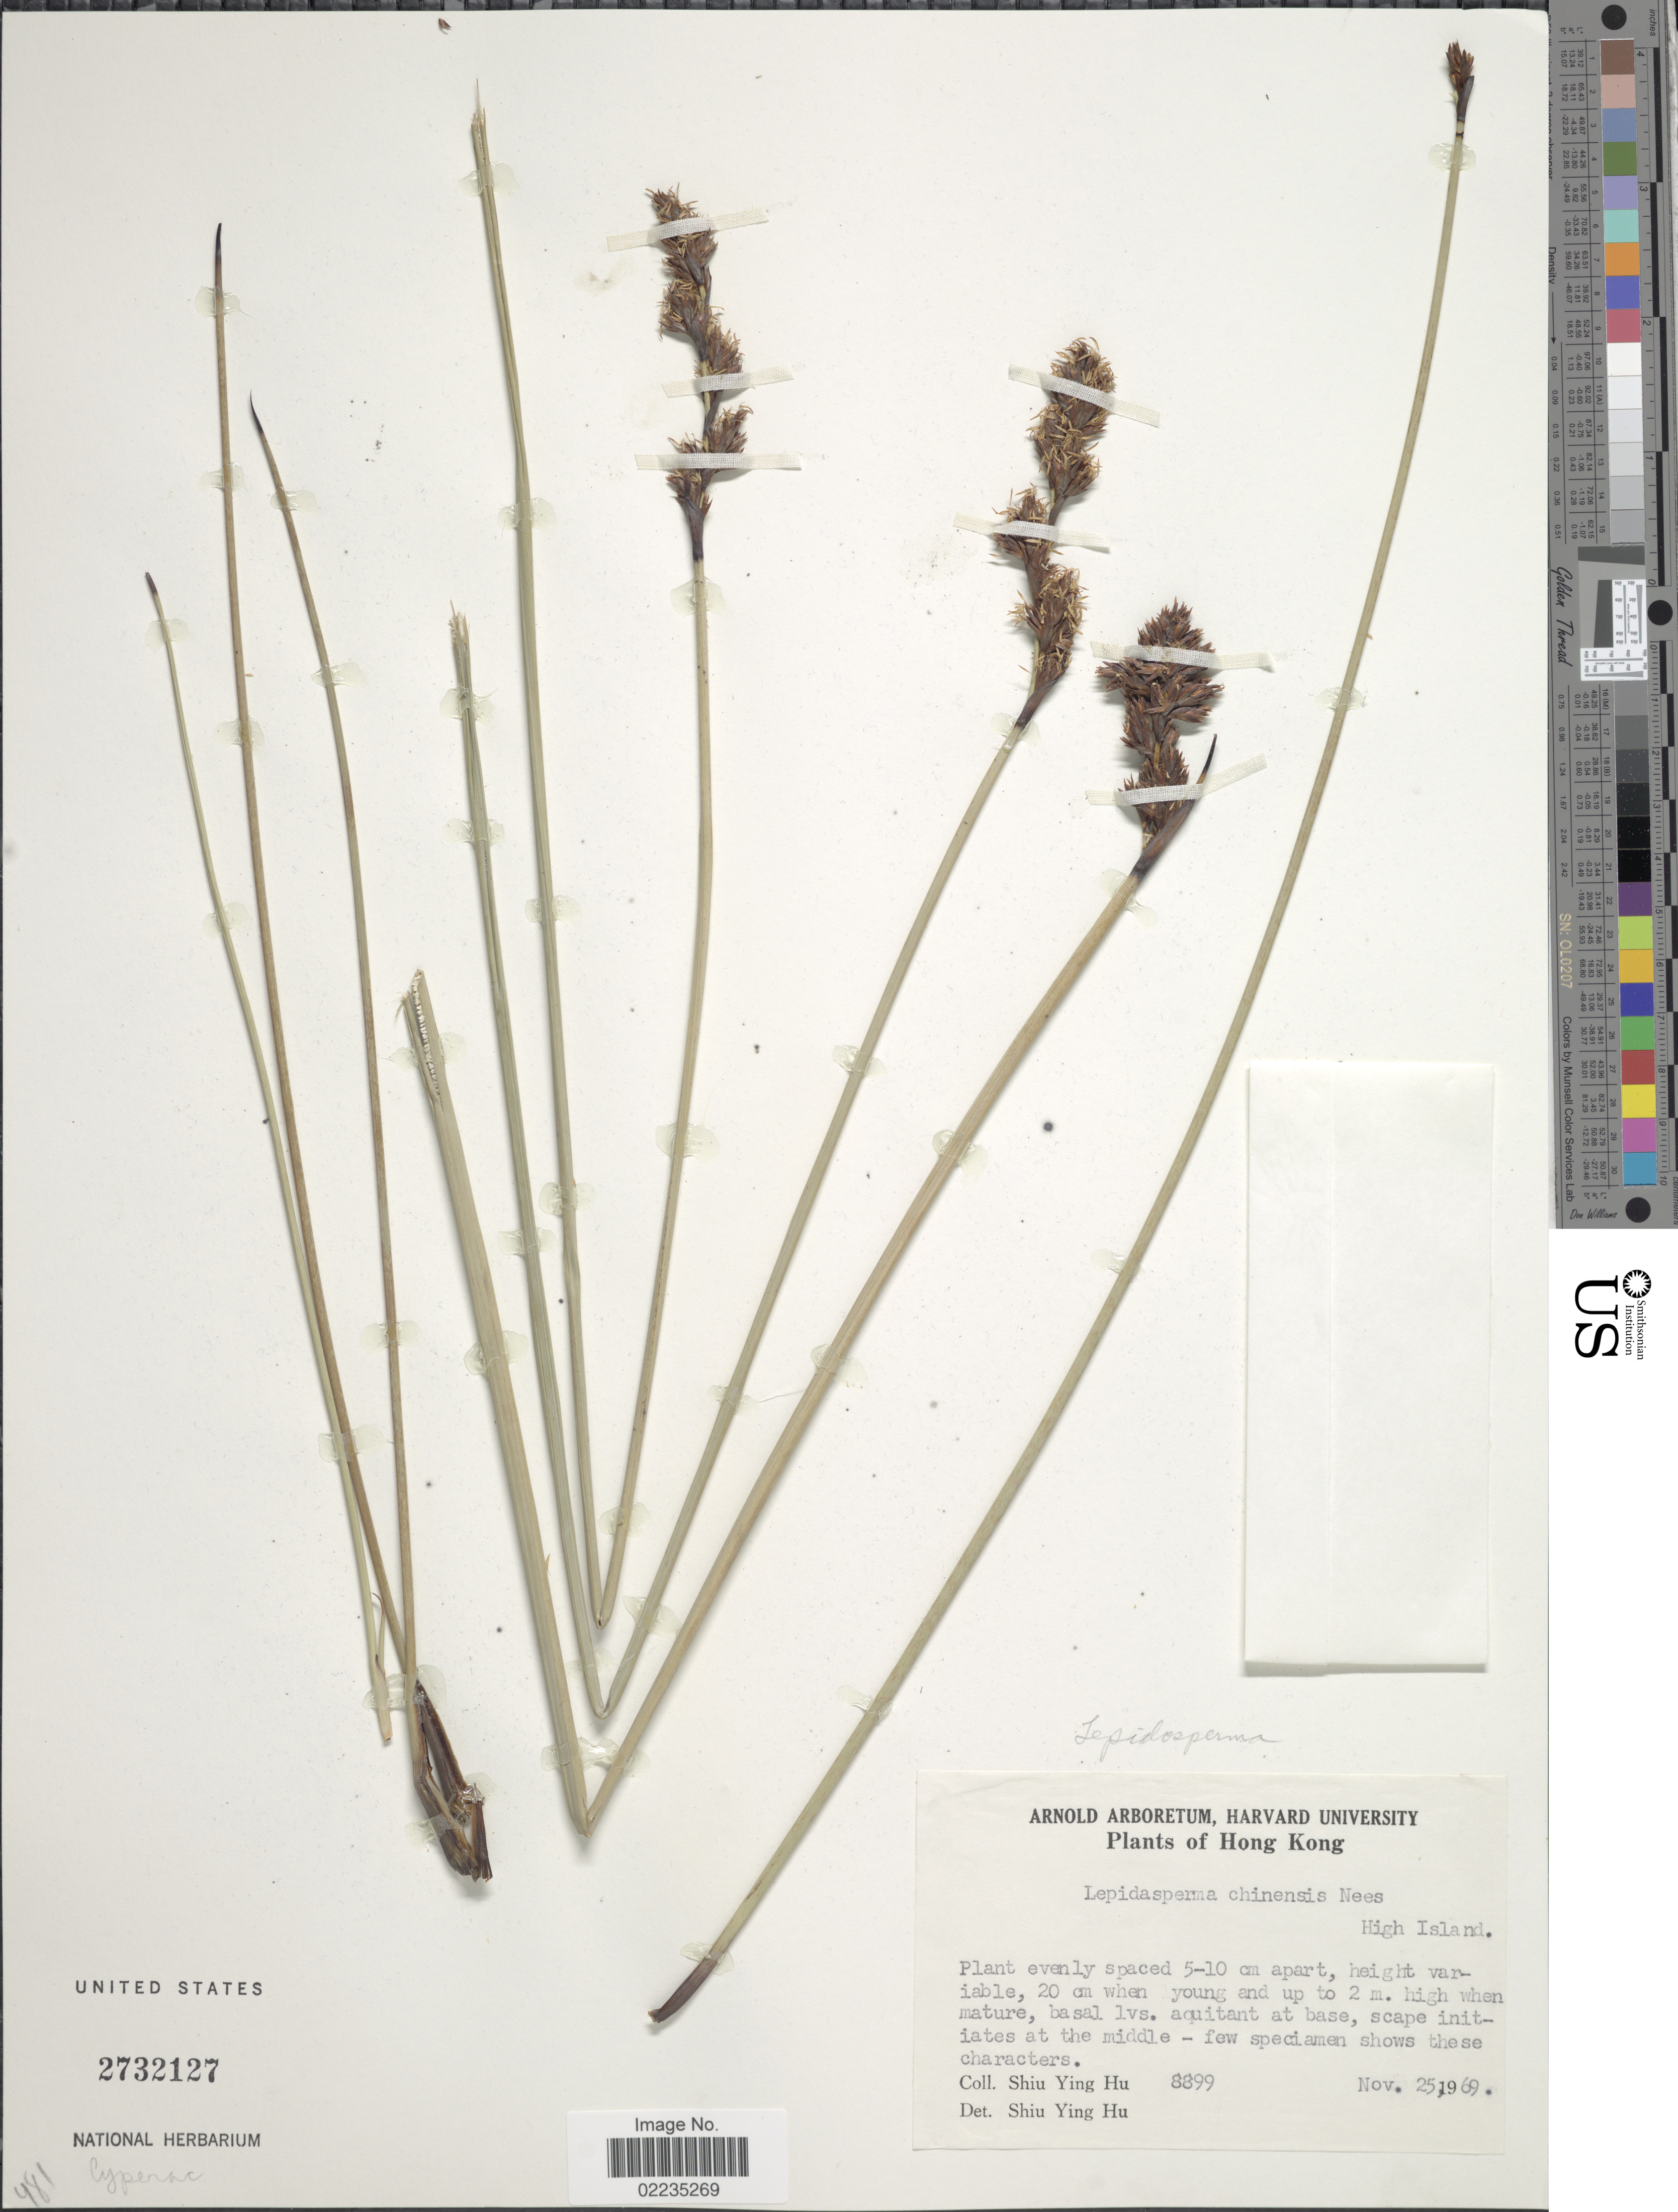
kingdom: Plantae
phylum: Tracheophyta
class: Liliopsida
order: Poales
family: Cyperaceae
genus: Lepidosperma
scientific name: Lepidosperma chinense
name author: Nees & Meyen ex Kunth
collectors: S. Y. Hu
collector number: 8899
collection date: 1969-11-25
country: China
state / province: Hong Kong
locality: Hong Kong, High Island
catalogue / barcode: US 2732127